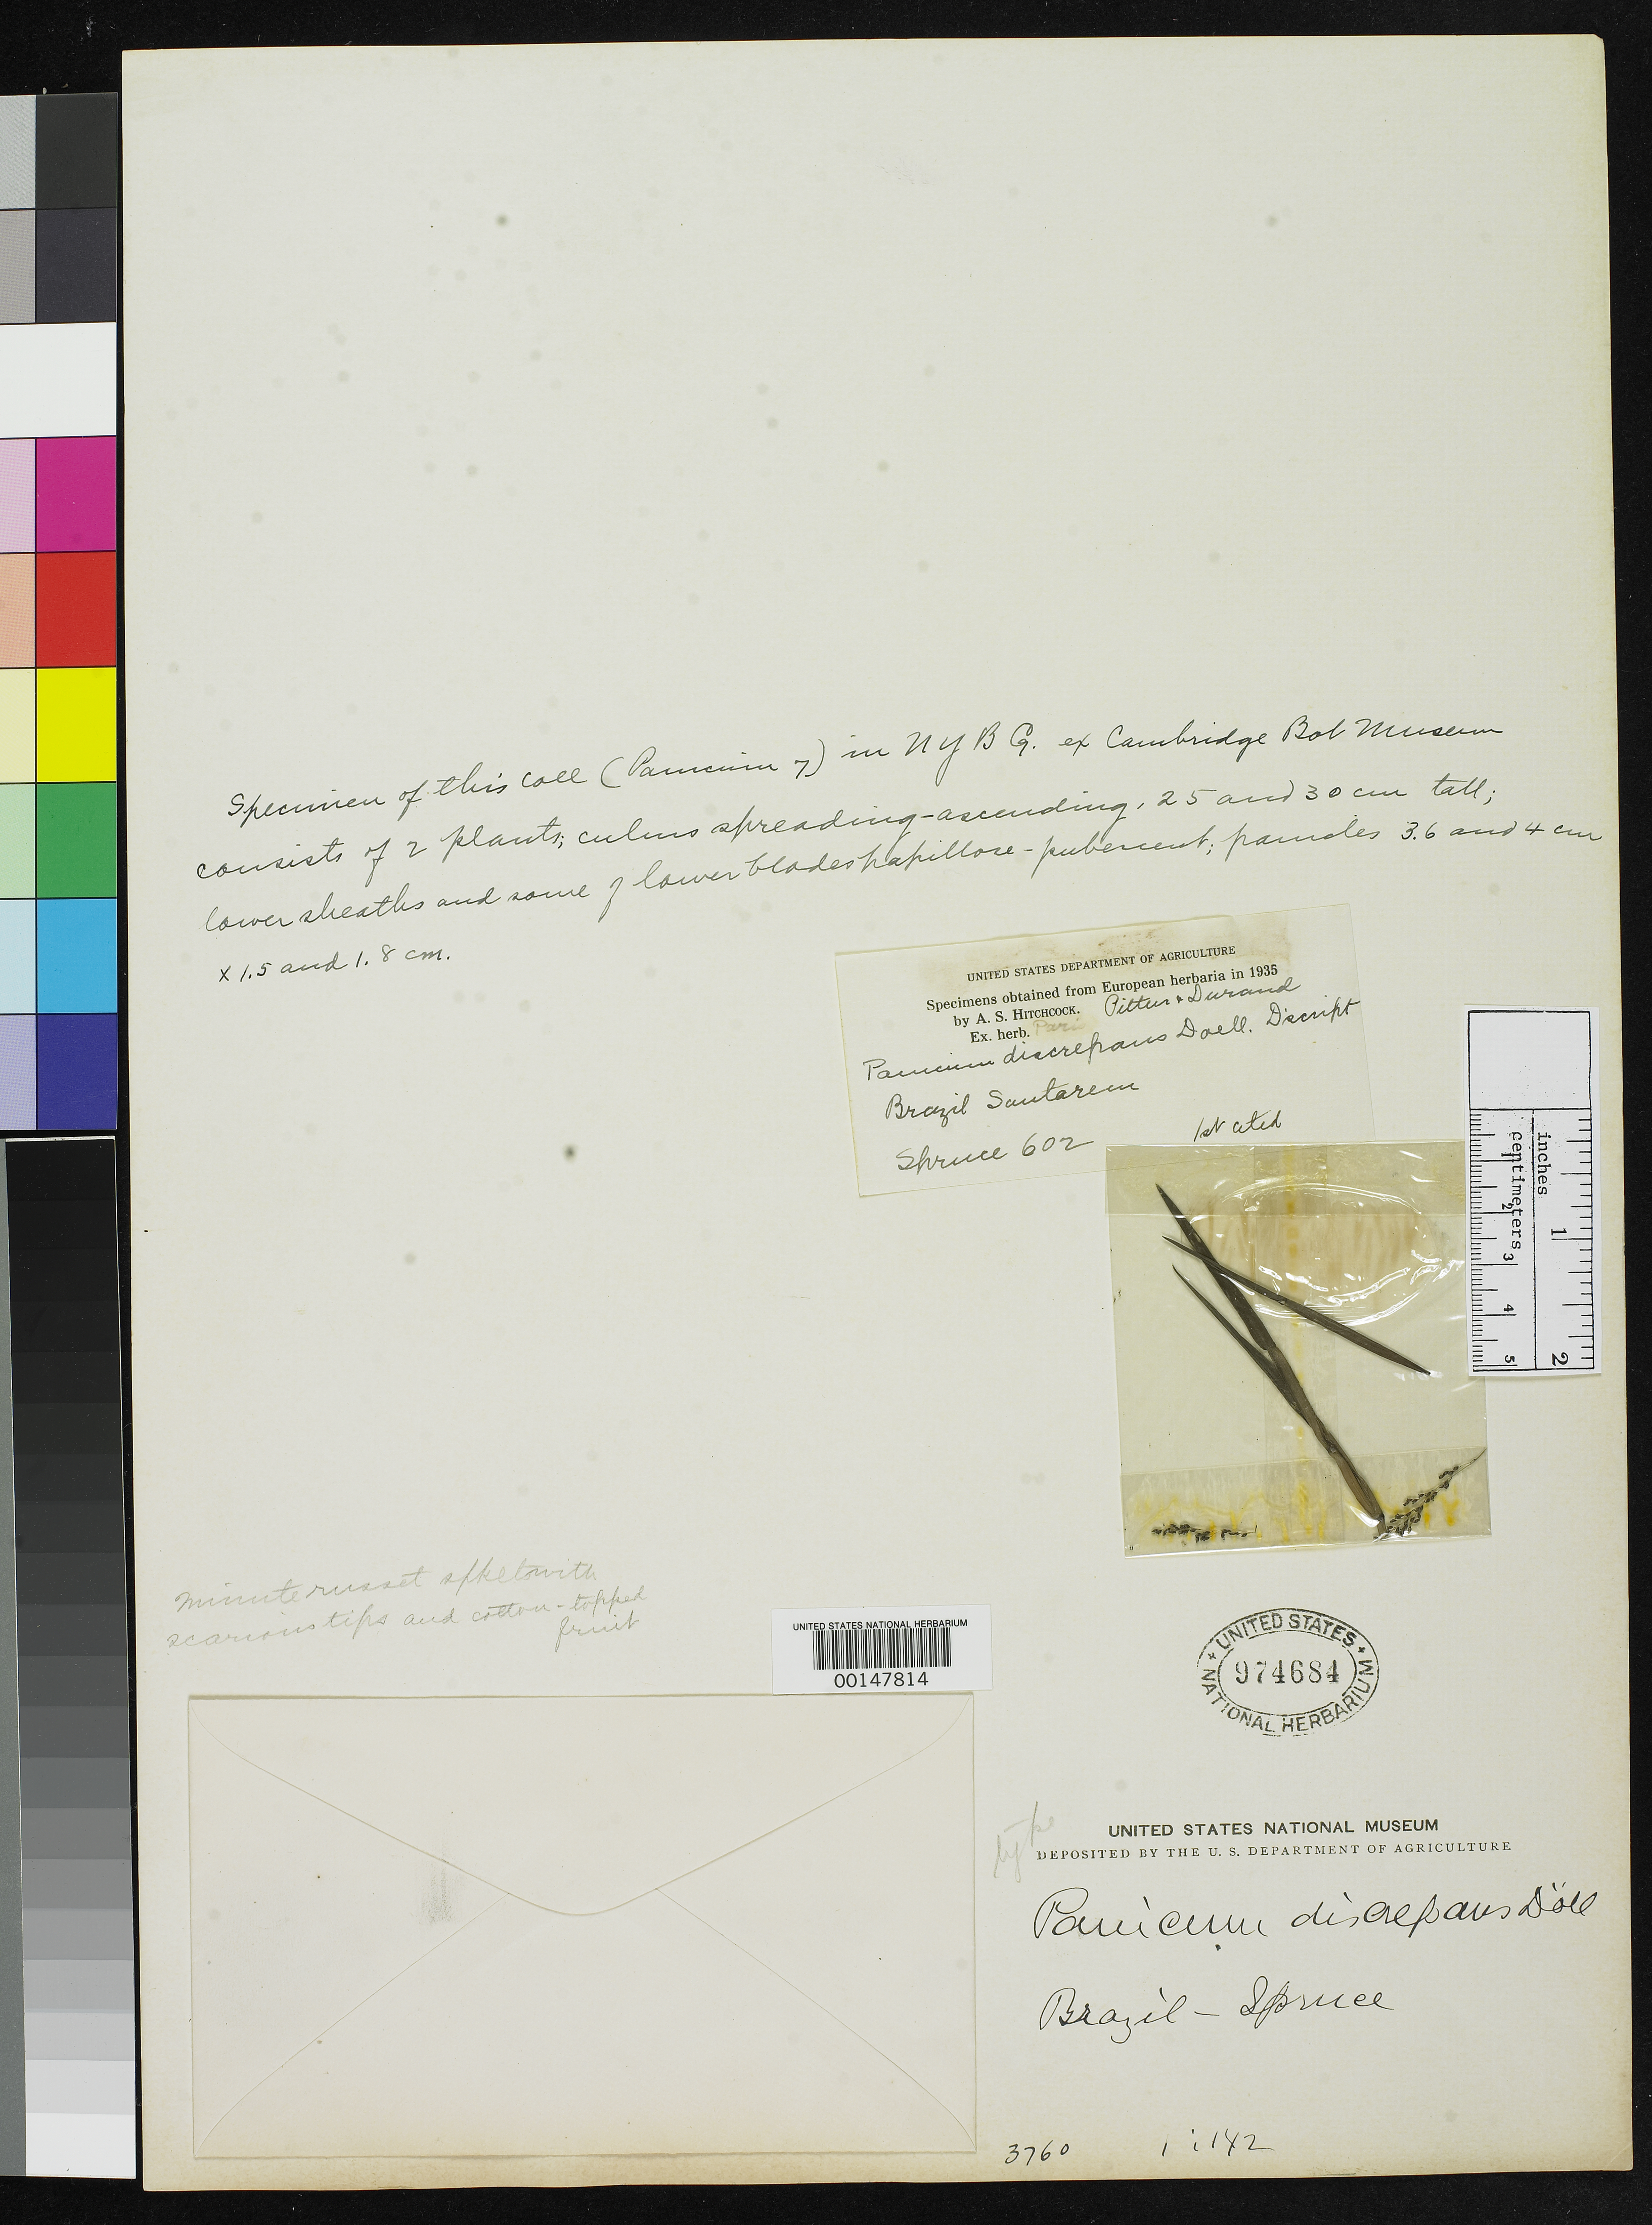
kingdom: Plantae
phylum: Tracheophyta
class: Liliopsida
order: Poales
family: Poaceae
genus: Panicum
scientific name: Panicum discrepans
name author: Döll in Mart.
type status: Type Fragment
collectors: R. Spruce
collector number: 602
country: Brazil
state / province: Pará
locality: Santarem.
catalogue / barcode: US 974684